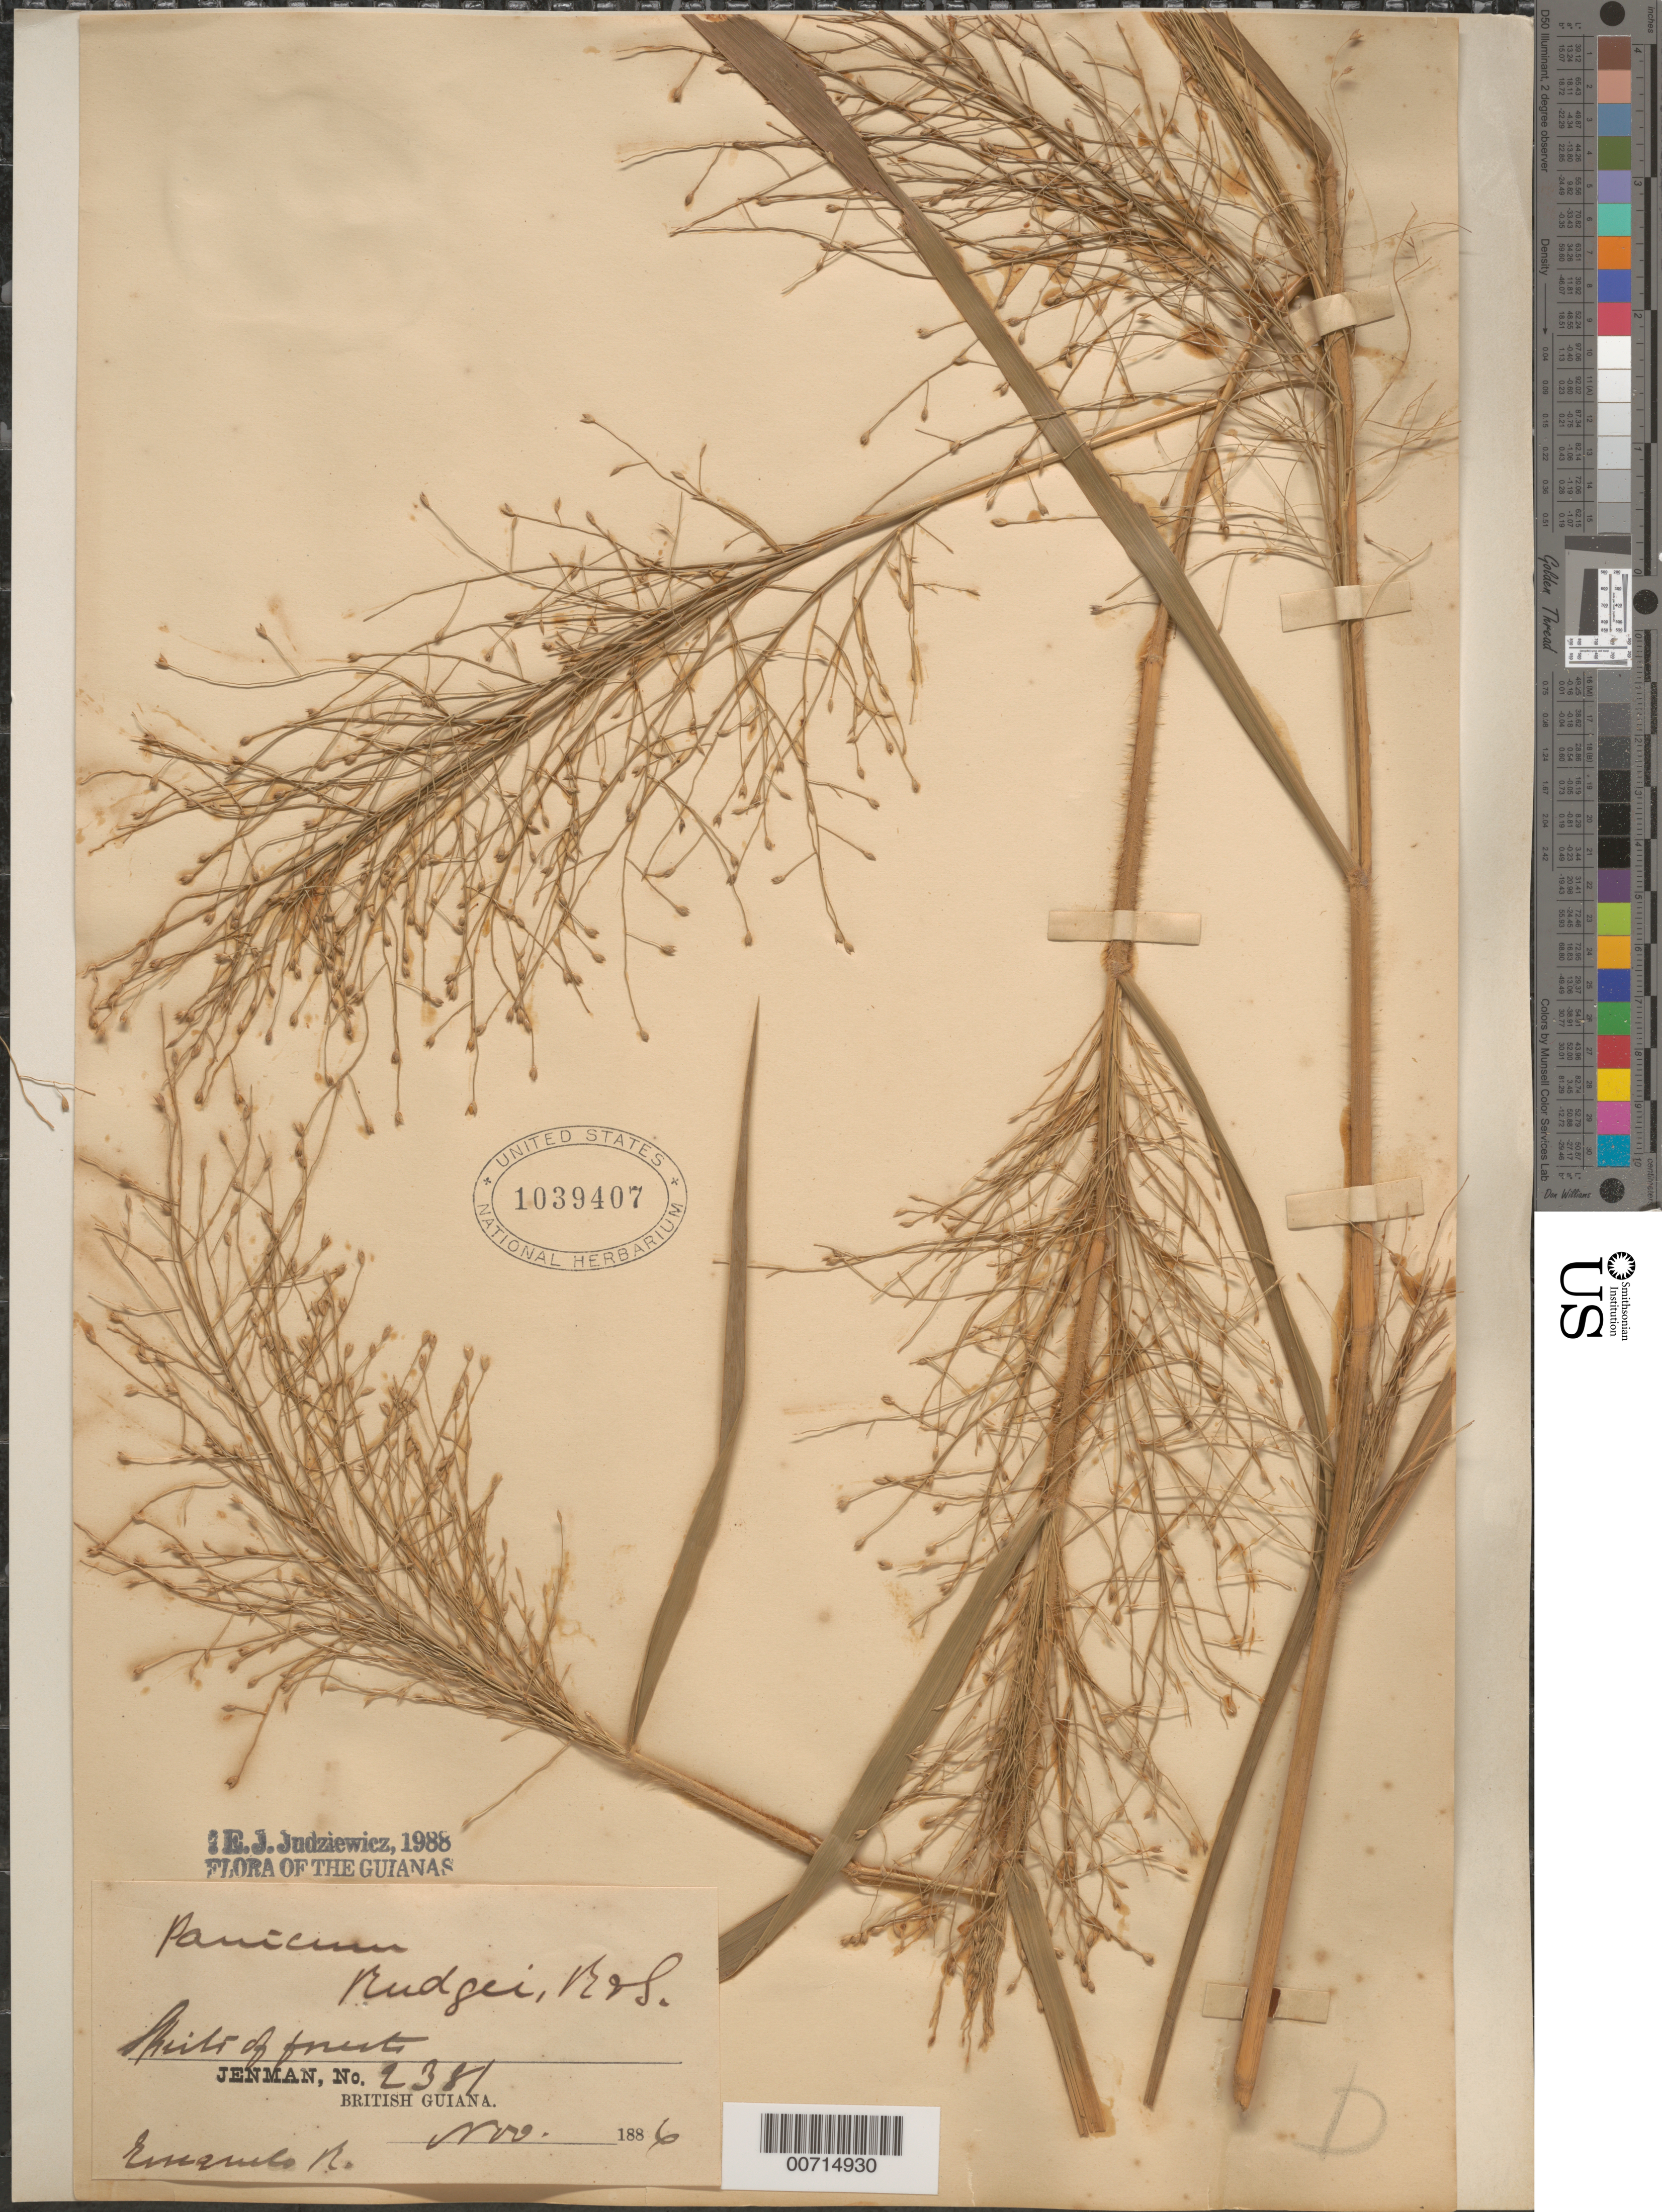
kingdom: Plantae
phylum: Tracheophyta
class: Liliopsida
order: Poales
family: Poaceae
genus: Panicum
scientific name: Panicum rudgei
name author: Roem. & Schult.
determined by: Judziewicz, E. J.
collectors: G. S. Jenman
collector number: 2381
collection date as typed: November 1886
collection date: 1886-11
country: Guyana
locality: Essequibo R.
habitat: Hills of forest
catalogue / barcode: US 1039407